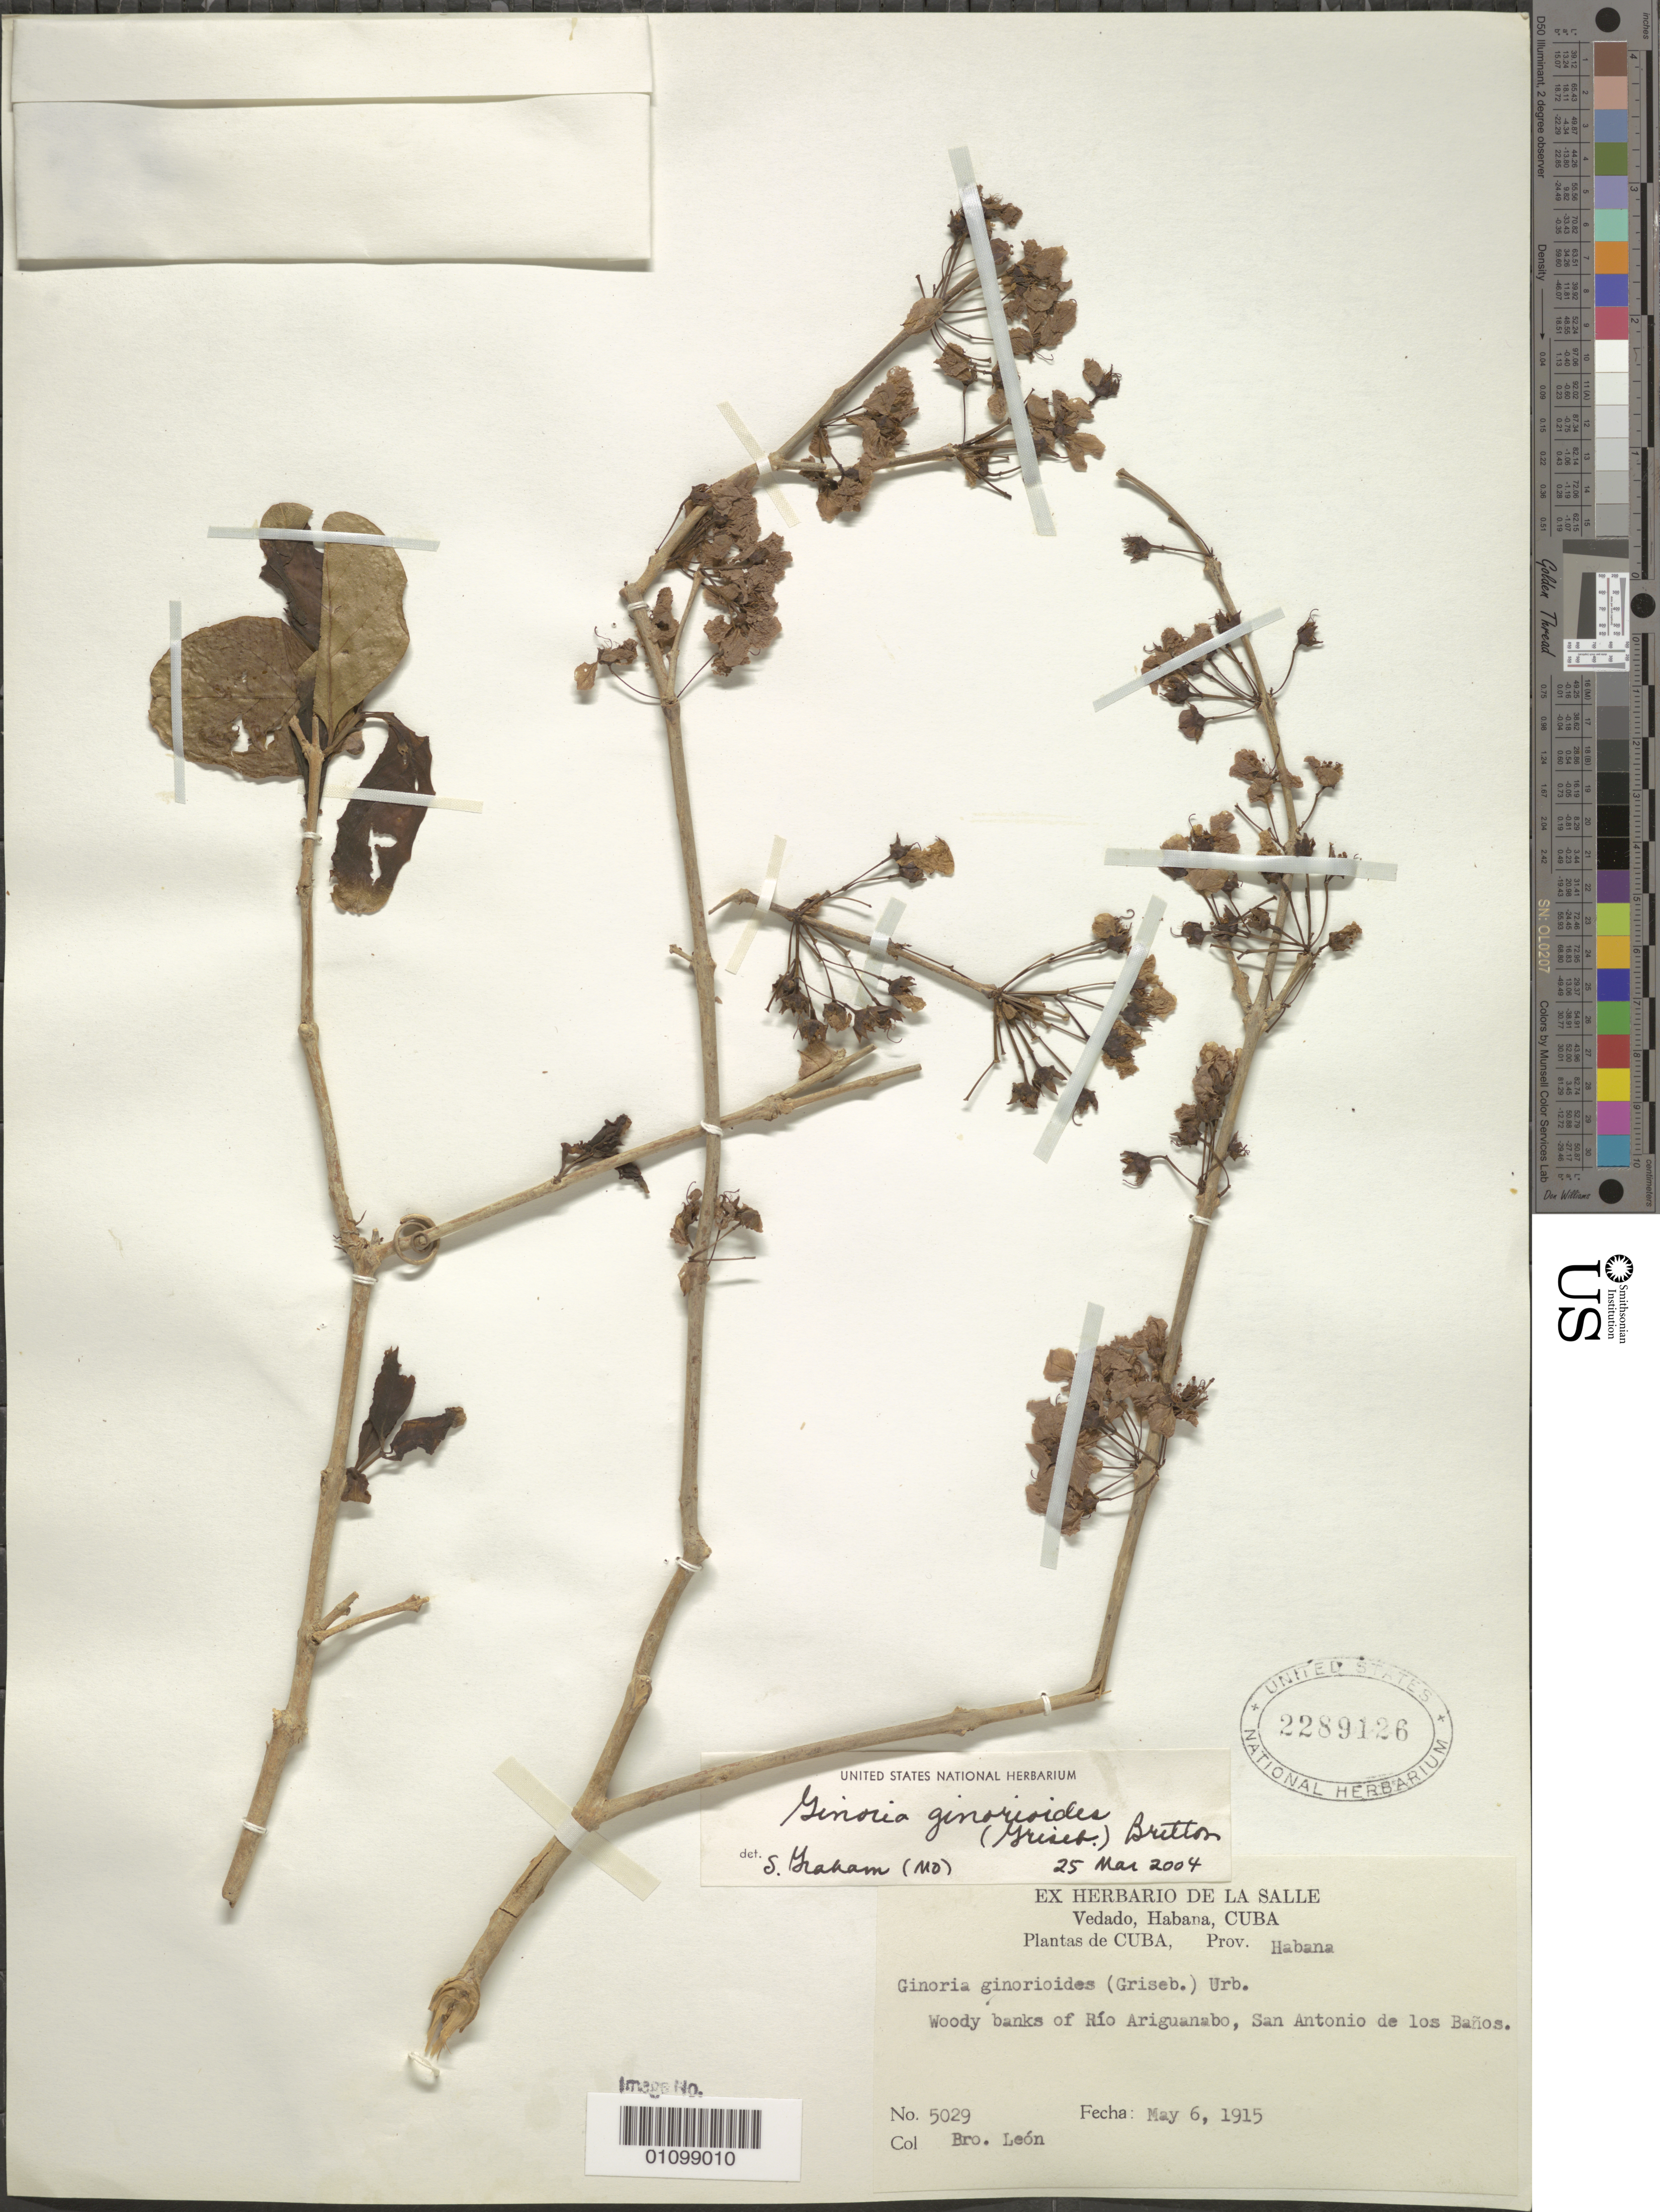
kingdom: Plantae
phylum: Tracheophyta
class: Magnoliopsida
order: Myrtales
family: Lythraceae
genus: Ginoria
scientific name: Ginoria ginorioides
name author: (Griseb.) Britton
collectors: Bro. León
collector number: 5029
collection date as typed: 06 May 1915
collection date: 1915-05-06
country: Cuba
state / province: La Habana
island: Cuba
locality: Woody banks of Rio Ariguanabo, San Antonio de los Banos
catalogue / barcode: US 2289126